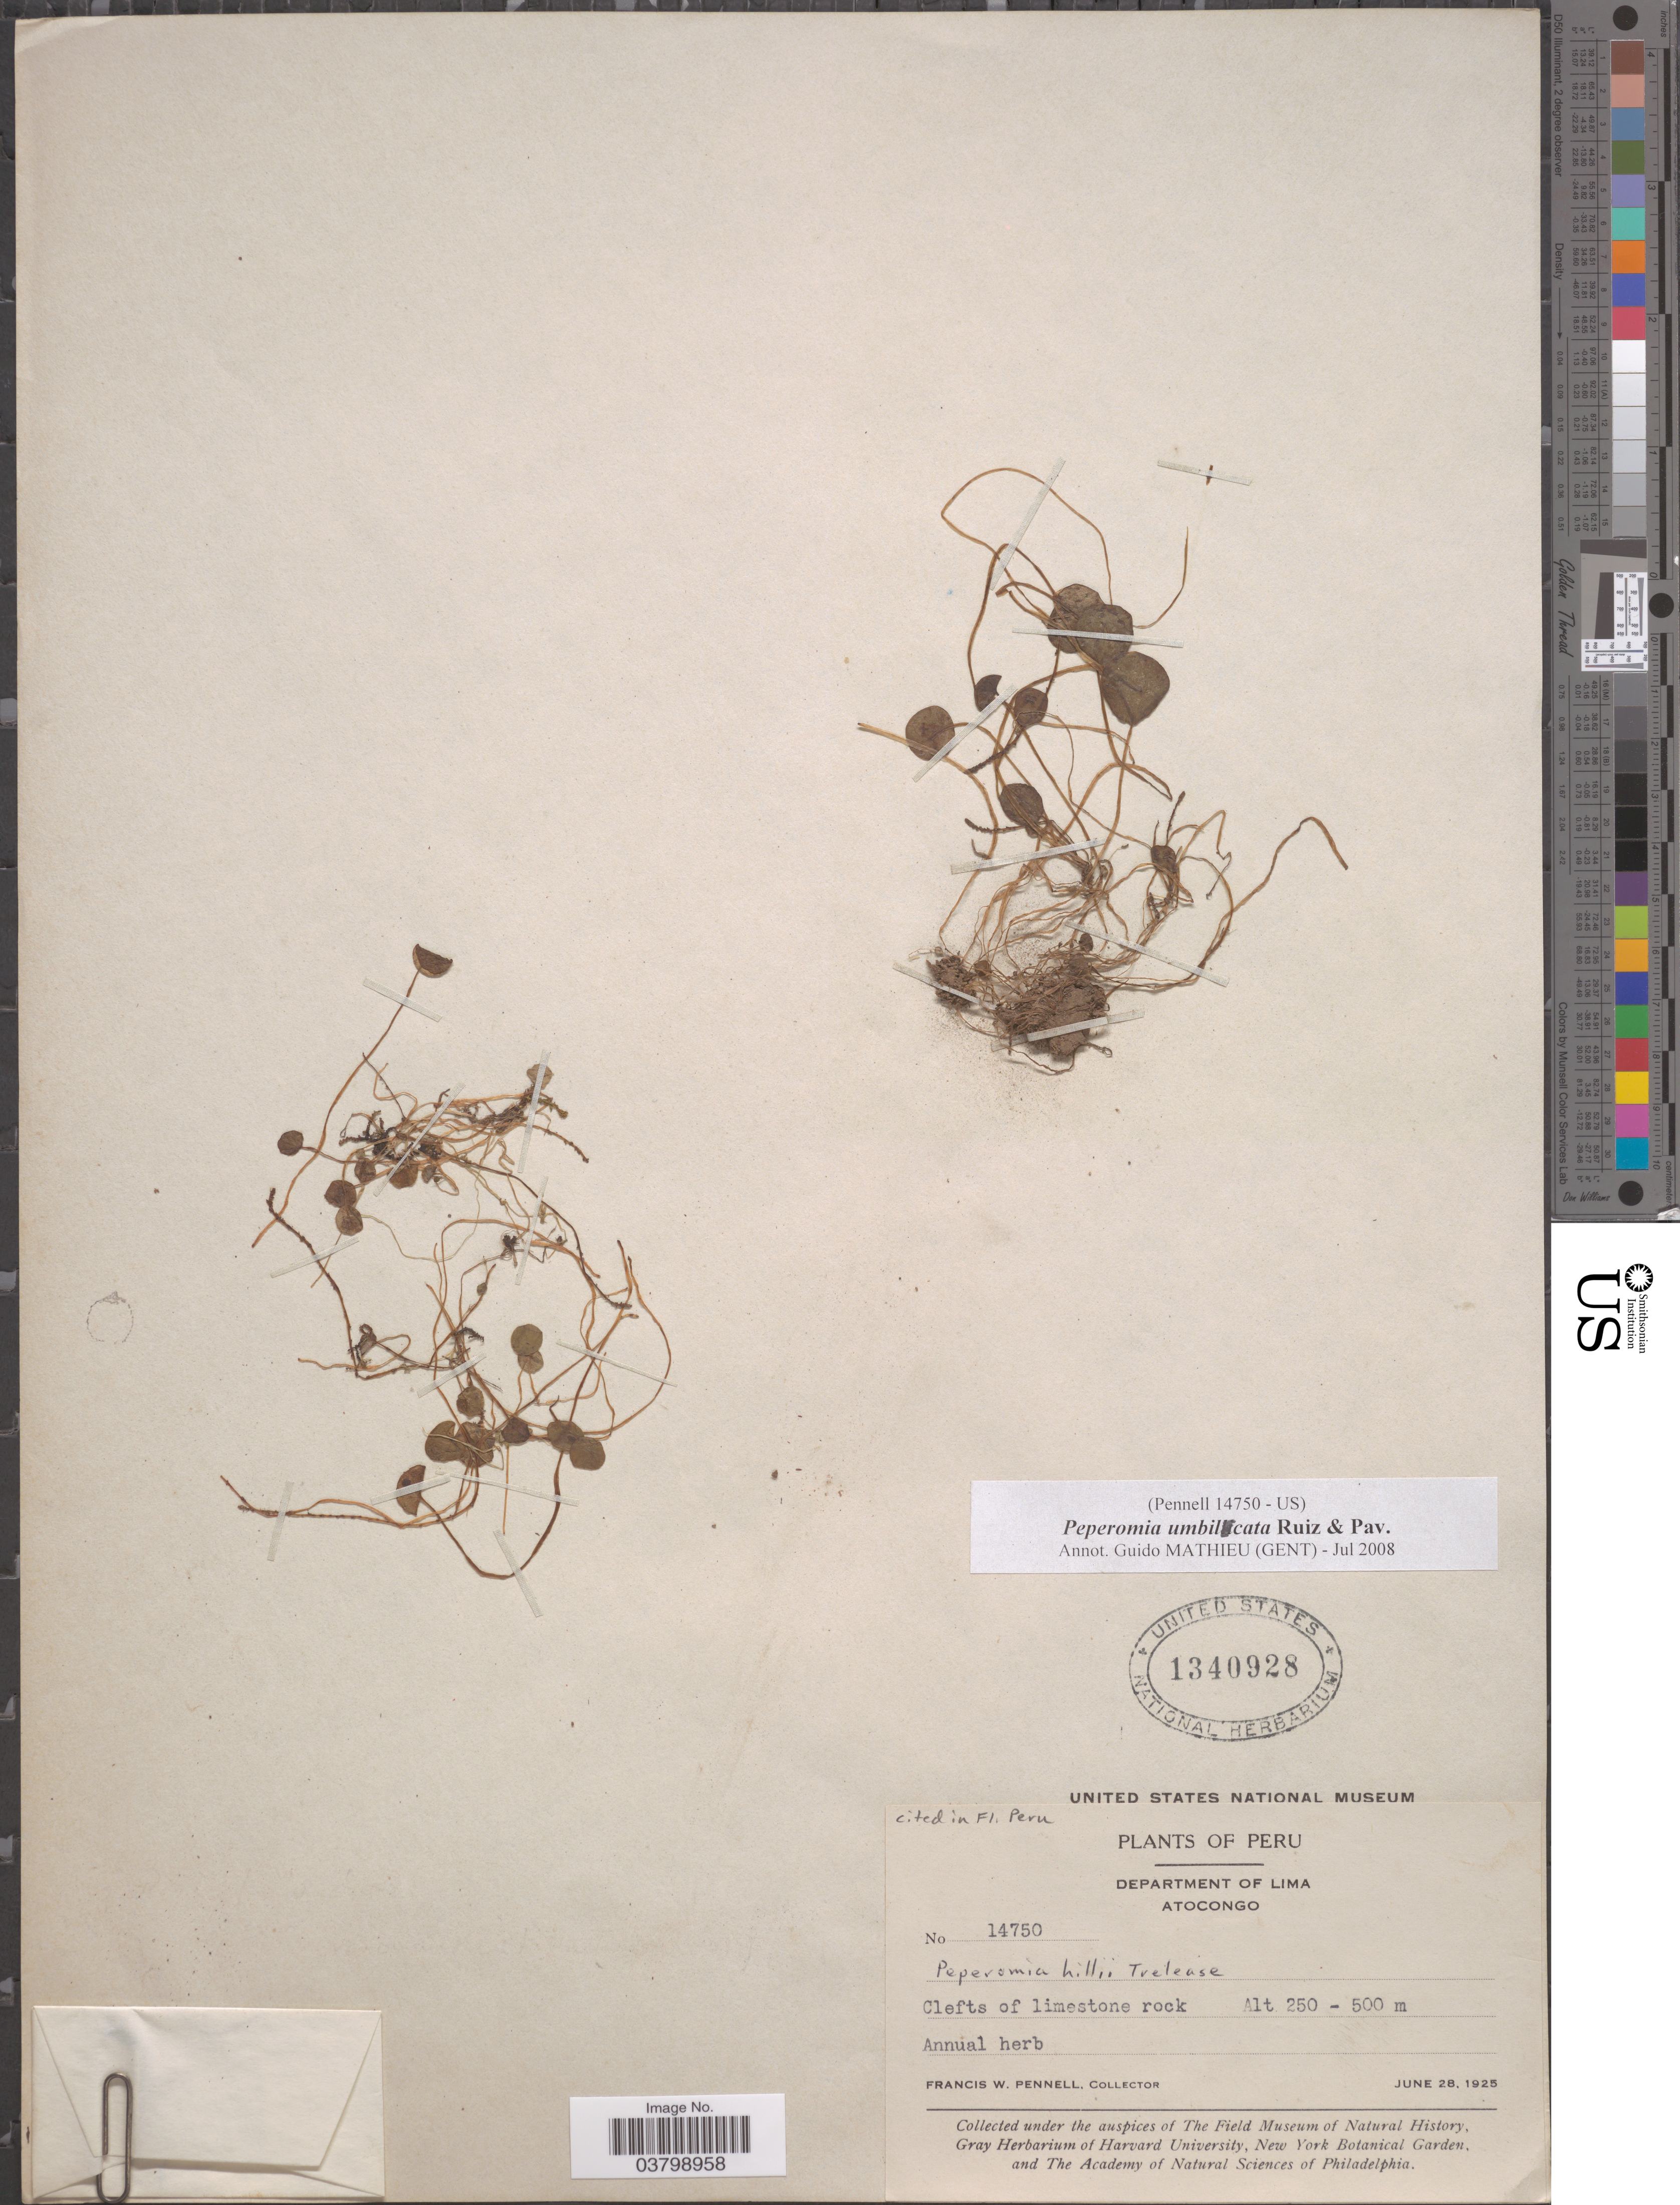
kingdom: Plantae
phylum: Tracheophyta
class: Magnoliopsida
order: Piperales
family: Piperaceae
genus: Peperomia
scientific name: Peperomia umbilicata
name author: Ruiz & Pav.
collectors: F. W. Pennell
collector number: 14750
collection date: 1925-06-28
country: Peru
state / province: Lima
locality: Department of Lima. Atocongo.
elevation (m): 250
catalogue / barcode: US 1340928